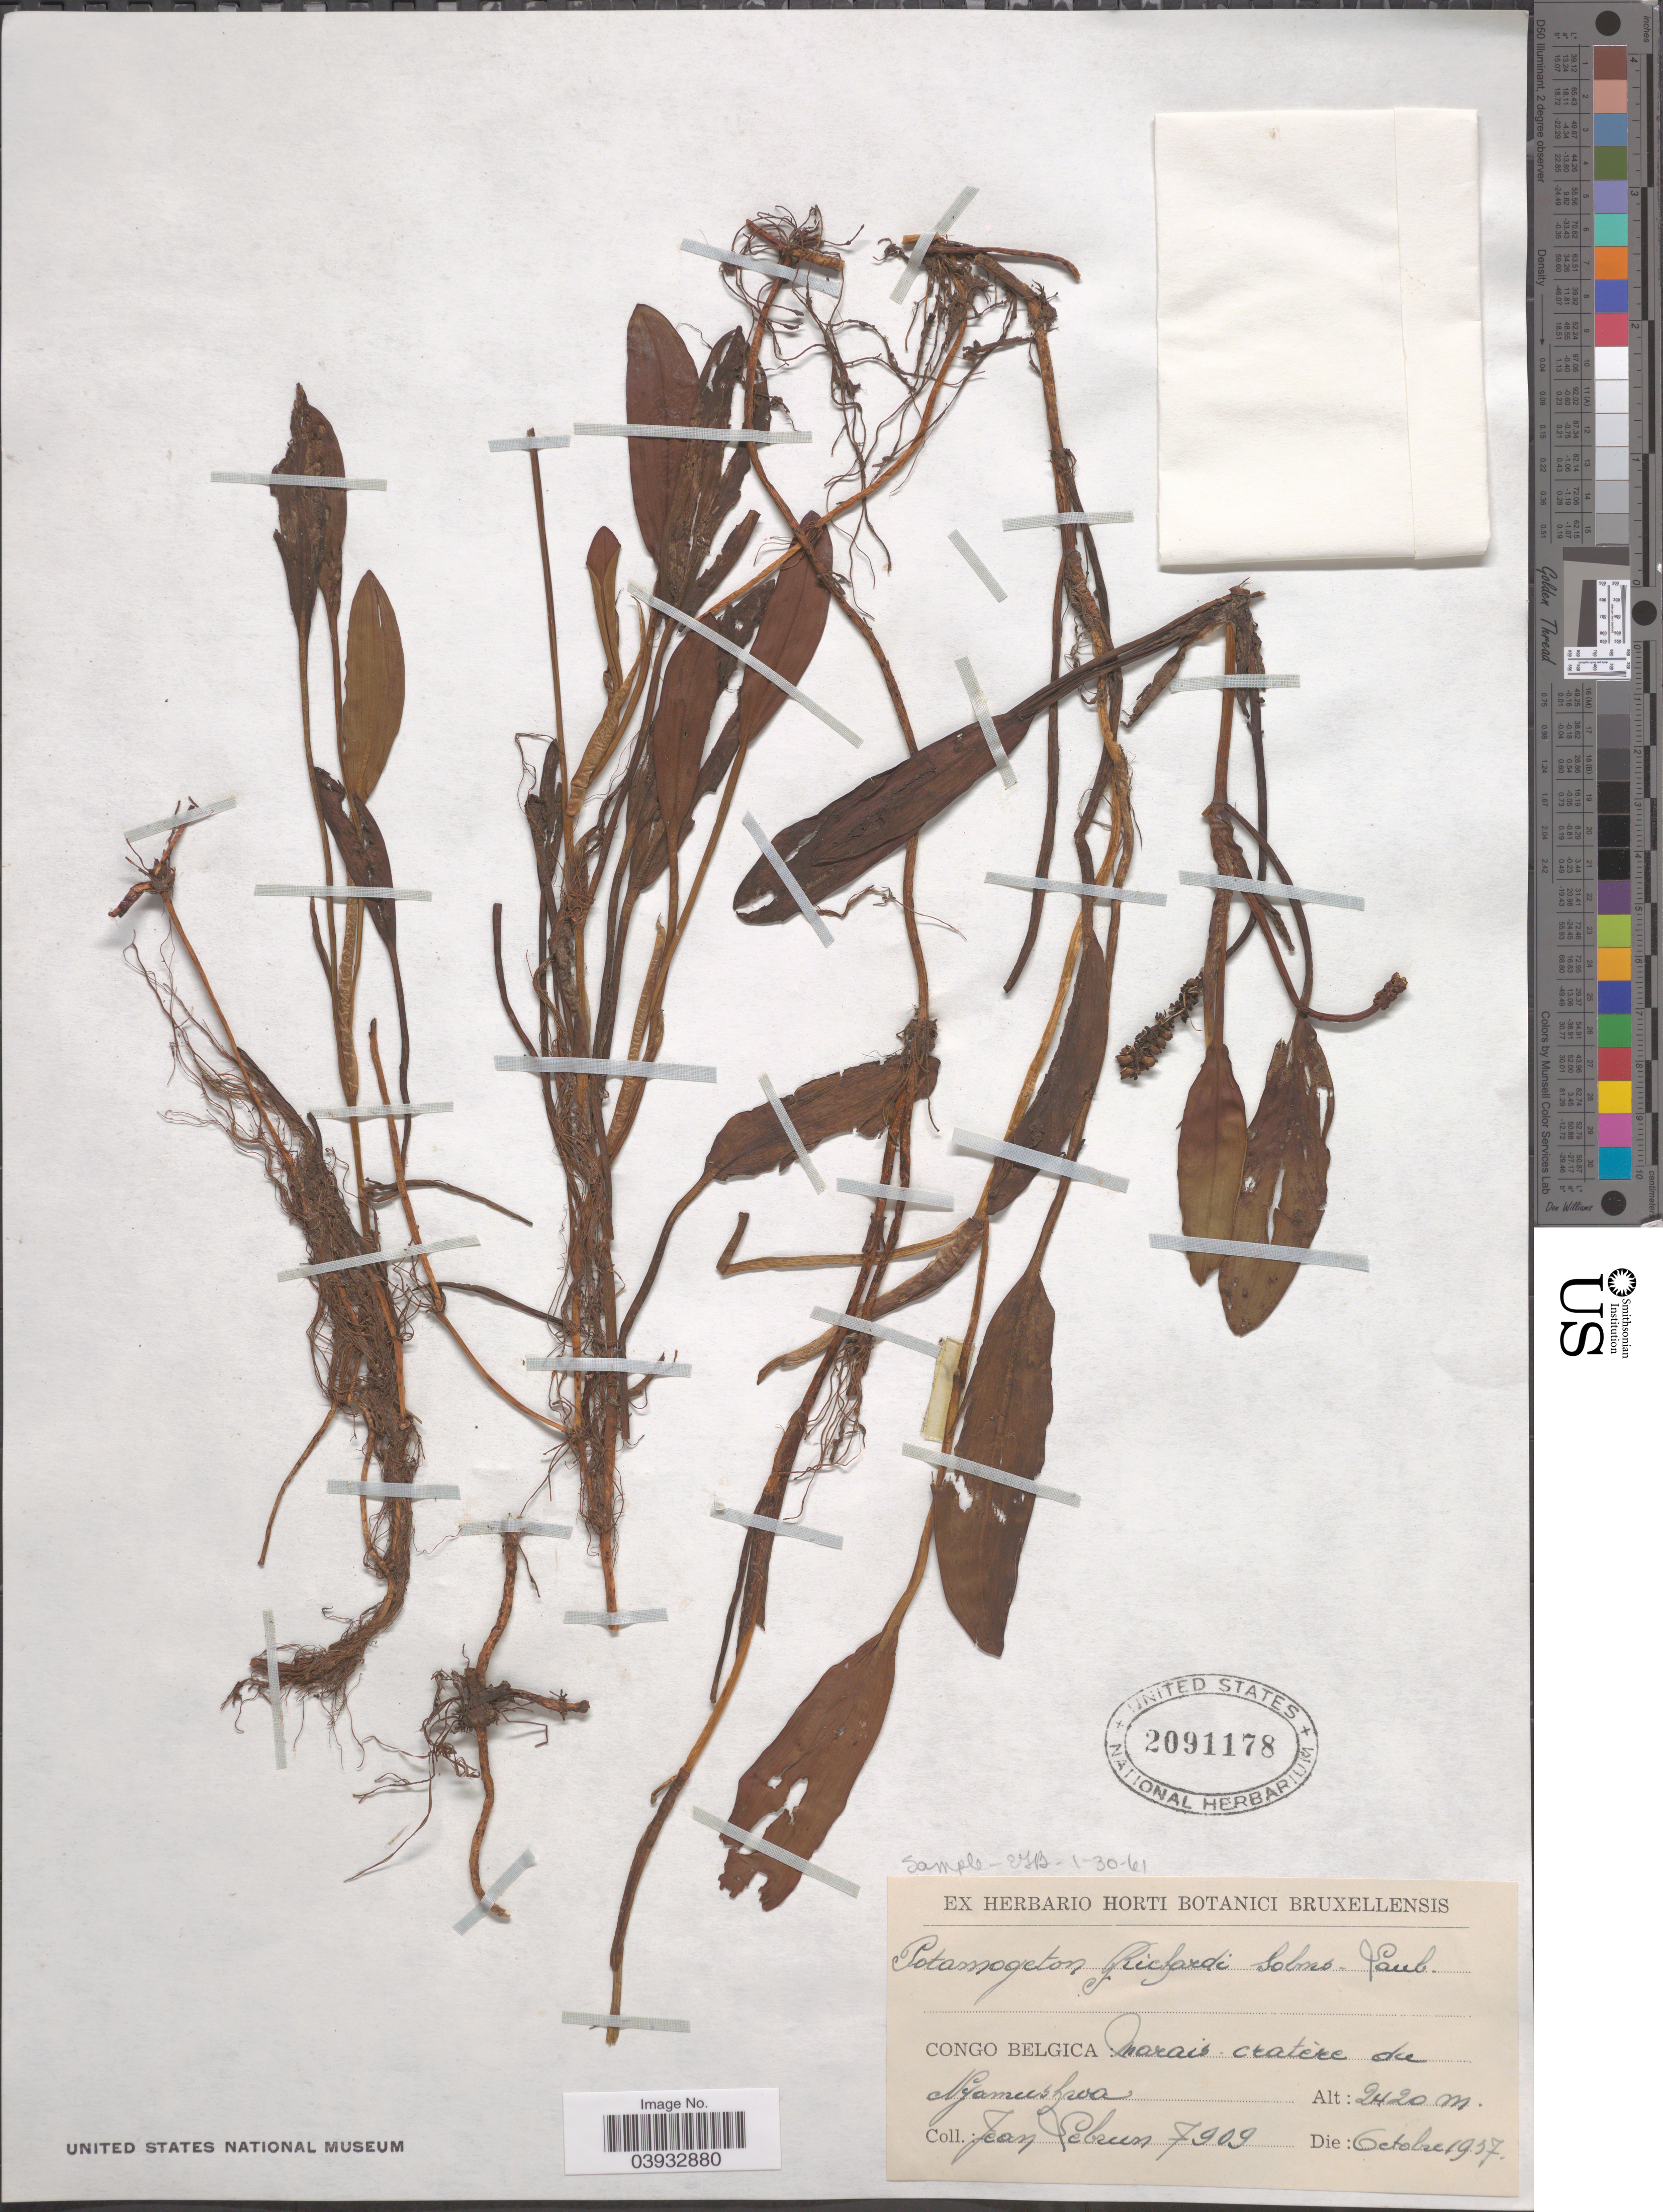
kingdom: Plantae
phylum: Tracheophyta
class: Liliopsida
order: Alismatales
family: Potamogetonaceae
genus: Potamogeton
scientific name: Potamogeton richardii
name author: Solms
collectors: J. A. Lebrun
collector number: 7909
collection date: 1937-10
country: Congo, Democratic Republic of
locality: Congo Belgica: Marais cratere du Nyamushwa.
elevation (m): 2420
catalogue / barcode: US 2091178